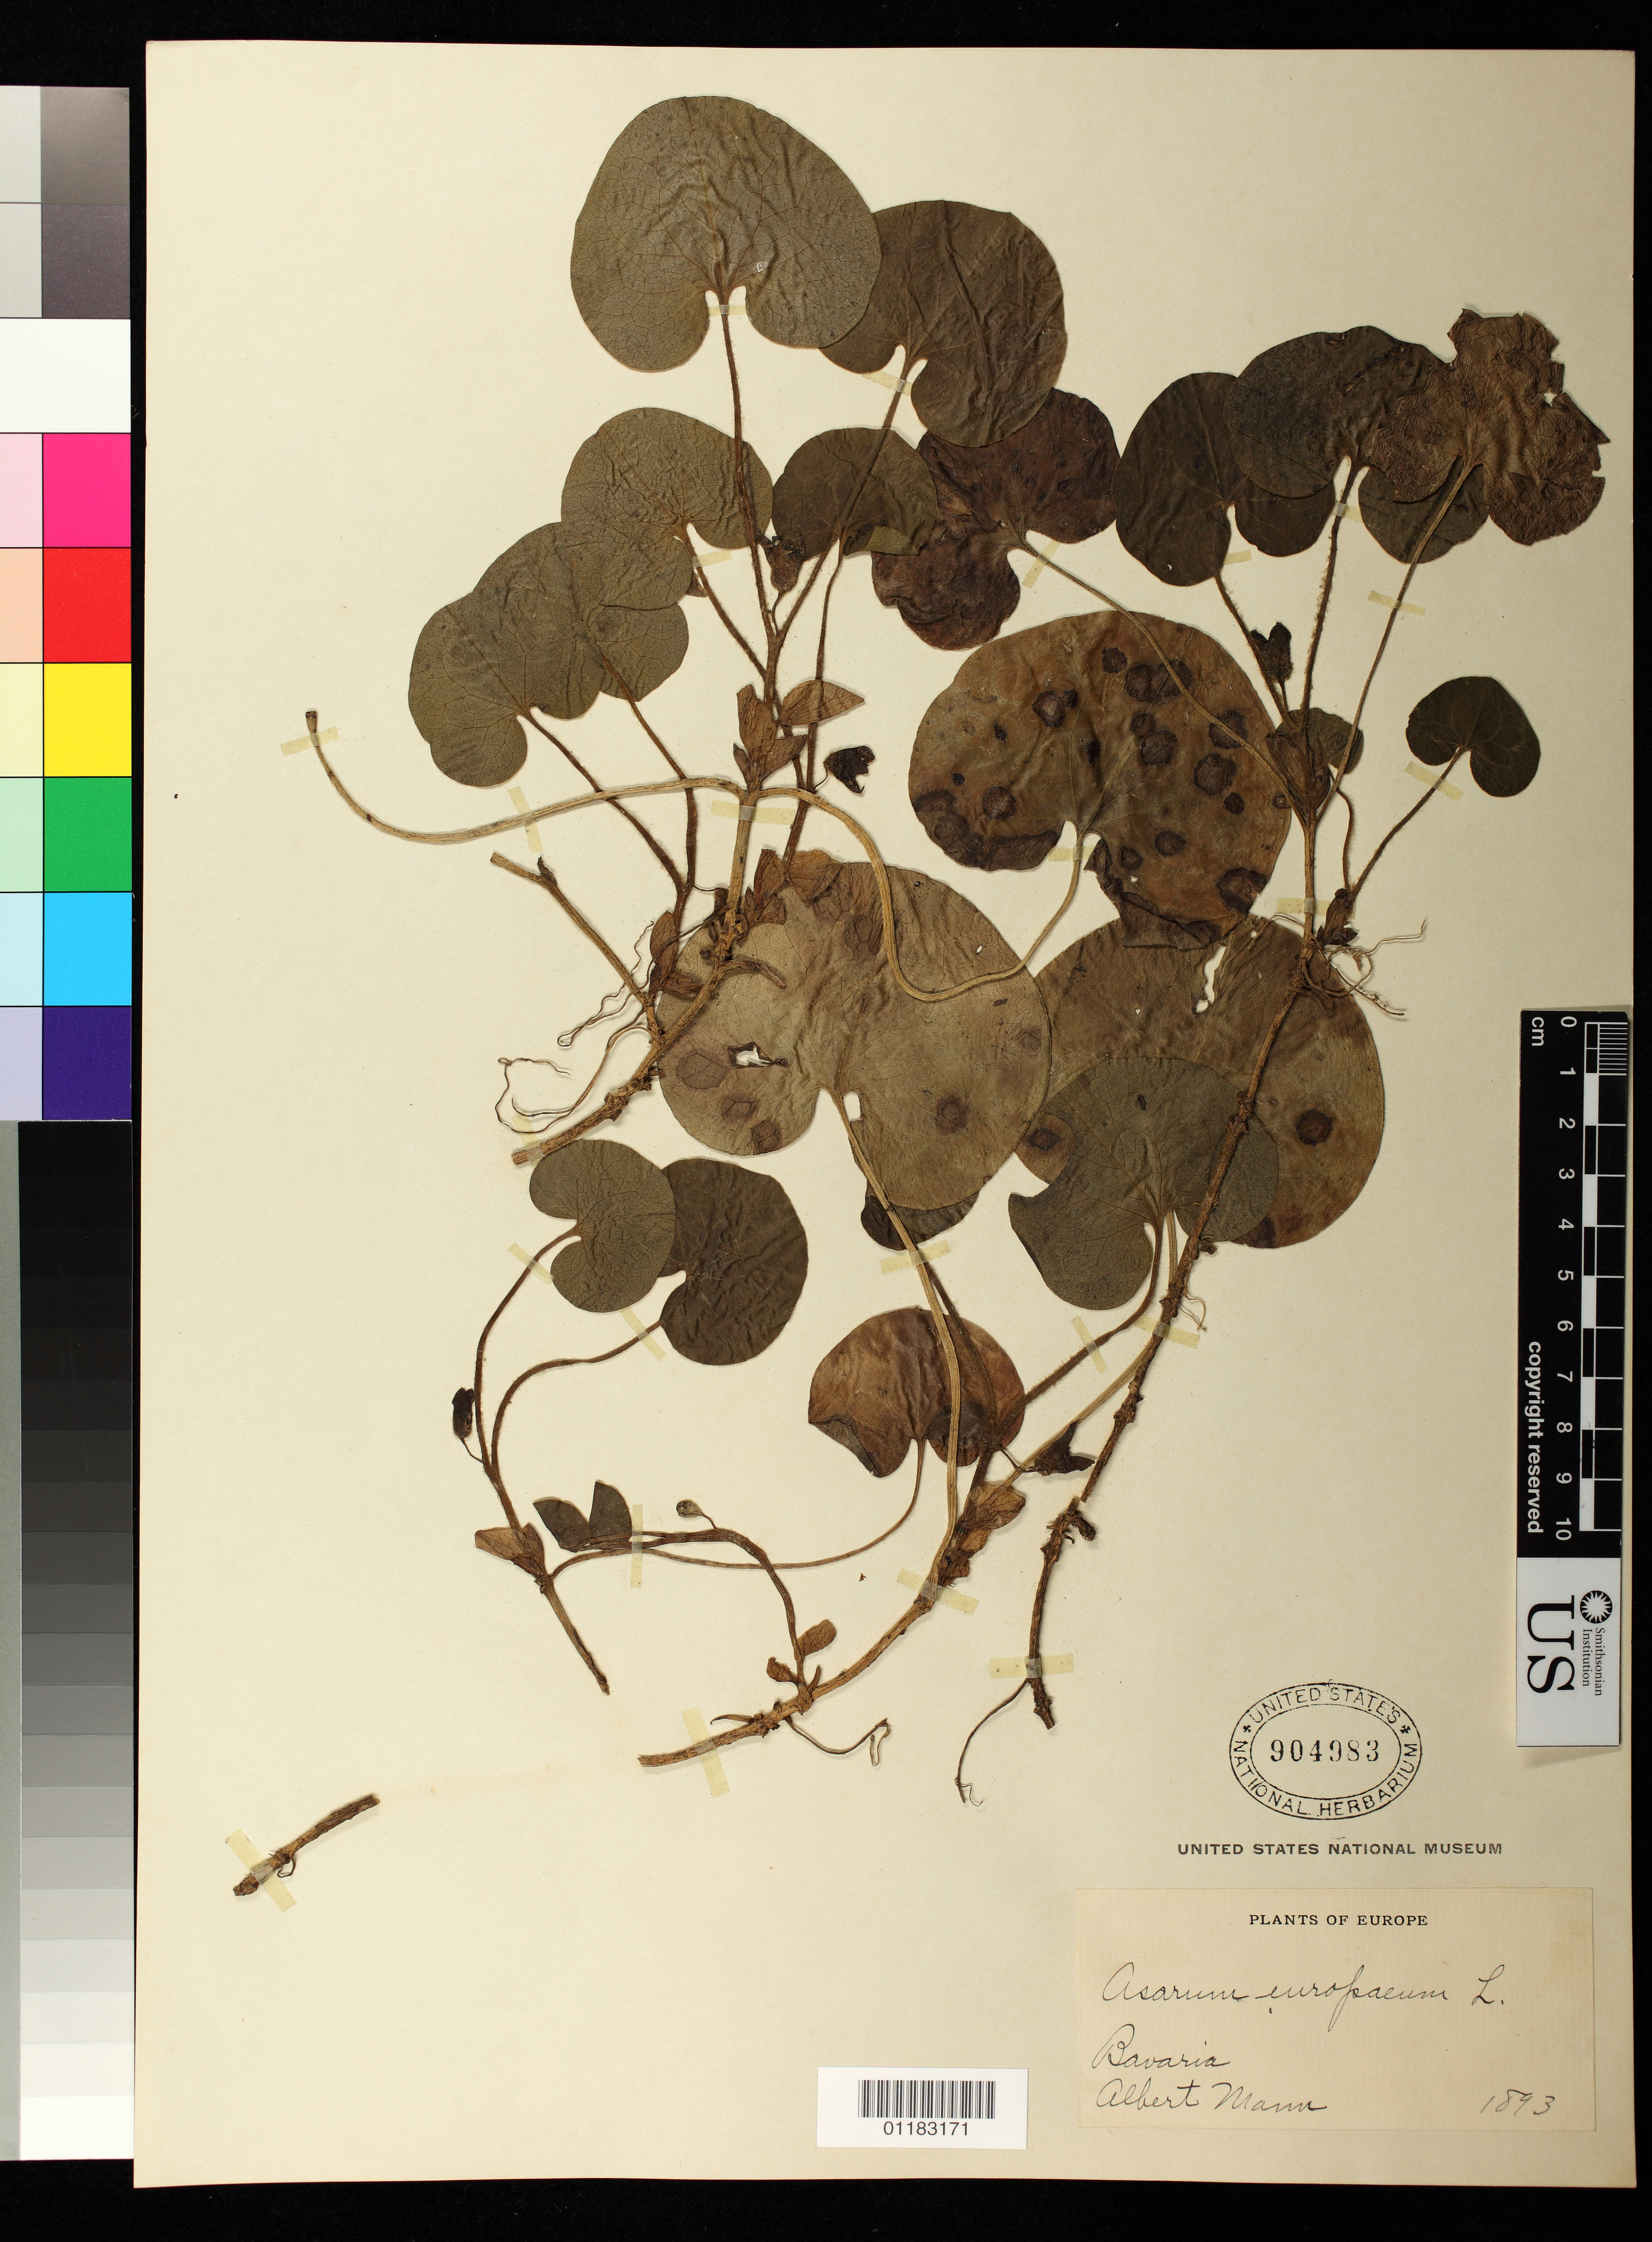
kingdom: Plantae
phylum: Tracheophyta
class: Magnoliopsida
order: Piperales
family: Aristolochiaceae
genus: Asarum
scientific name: Asarum europaeum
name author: L.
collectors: A. Mann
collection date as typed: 1893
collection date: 1893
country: Germany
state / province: Bayern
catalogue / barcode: US 904983